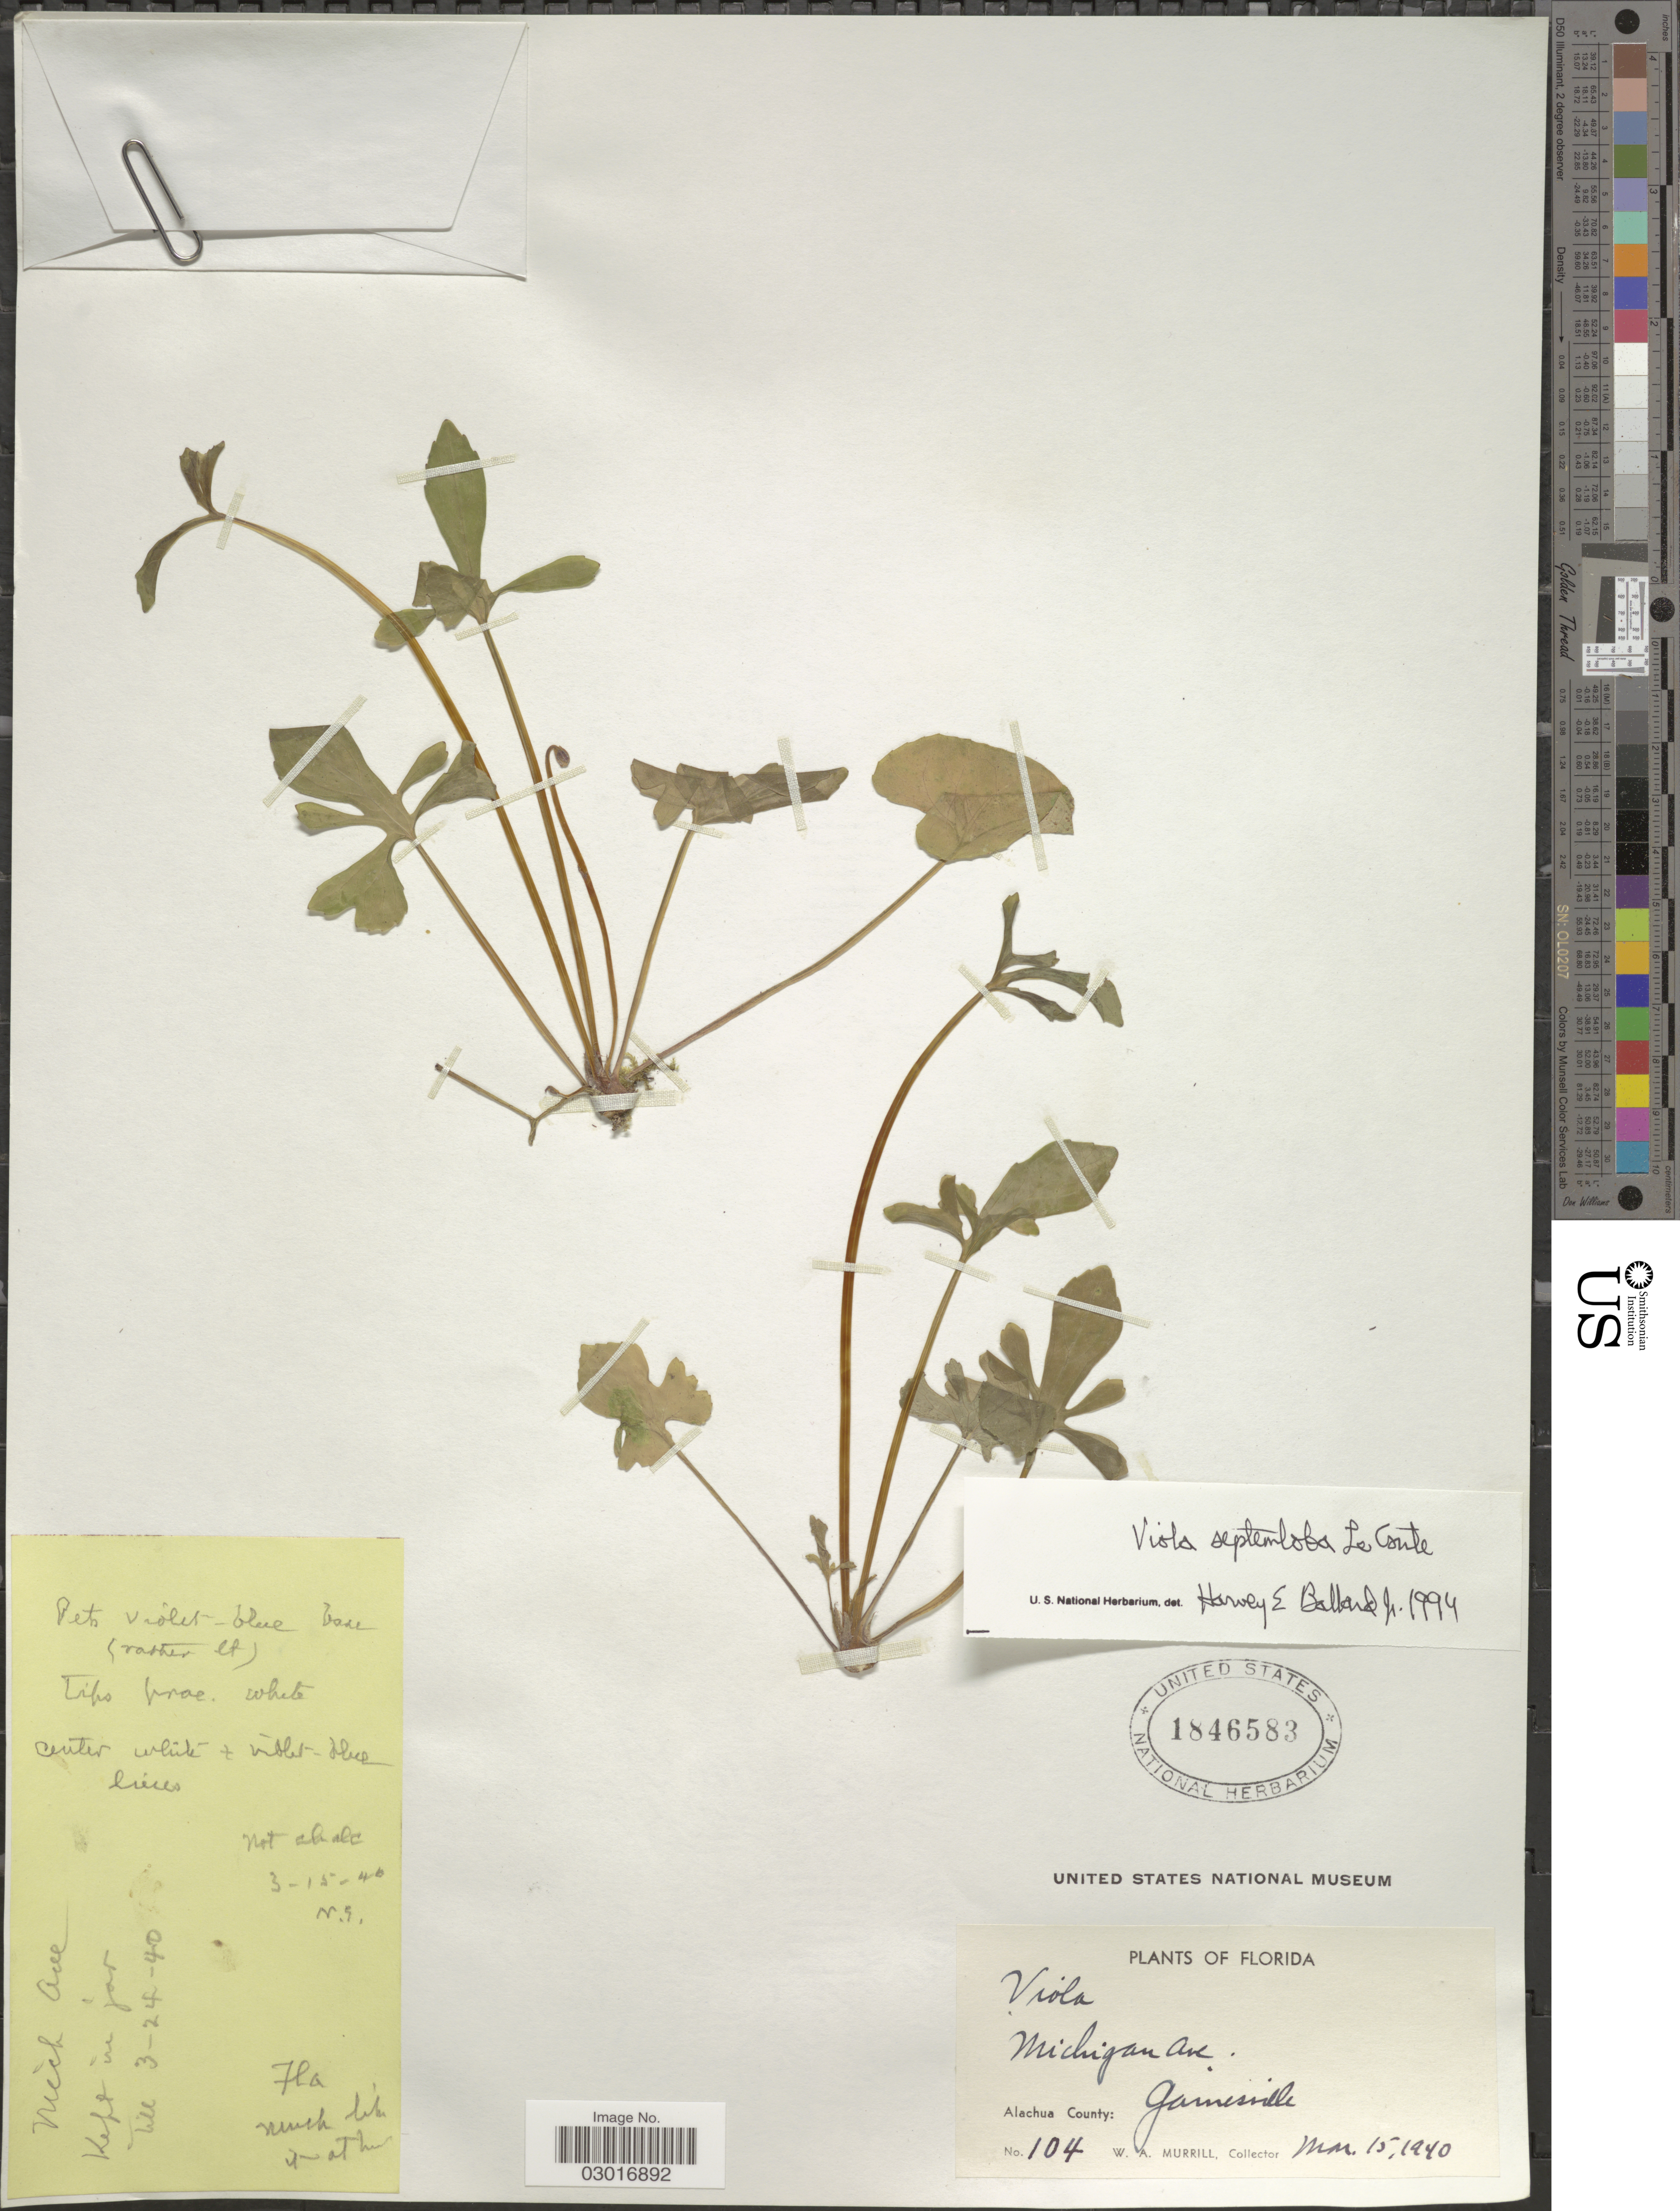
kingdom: Plantae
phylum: Tracheophyta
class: Magnoliopsida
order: Malpighiales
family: Violaceae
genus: Viola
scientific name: Viola septemloba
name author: LeConte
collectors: W. A. Murrill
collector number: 104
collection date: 1940-03-15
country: United States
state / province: Florida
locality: Alachua County: Gainesville.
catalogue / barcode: US 1846583